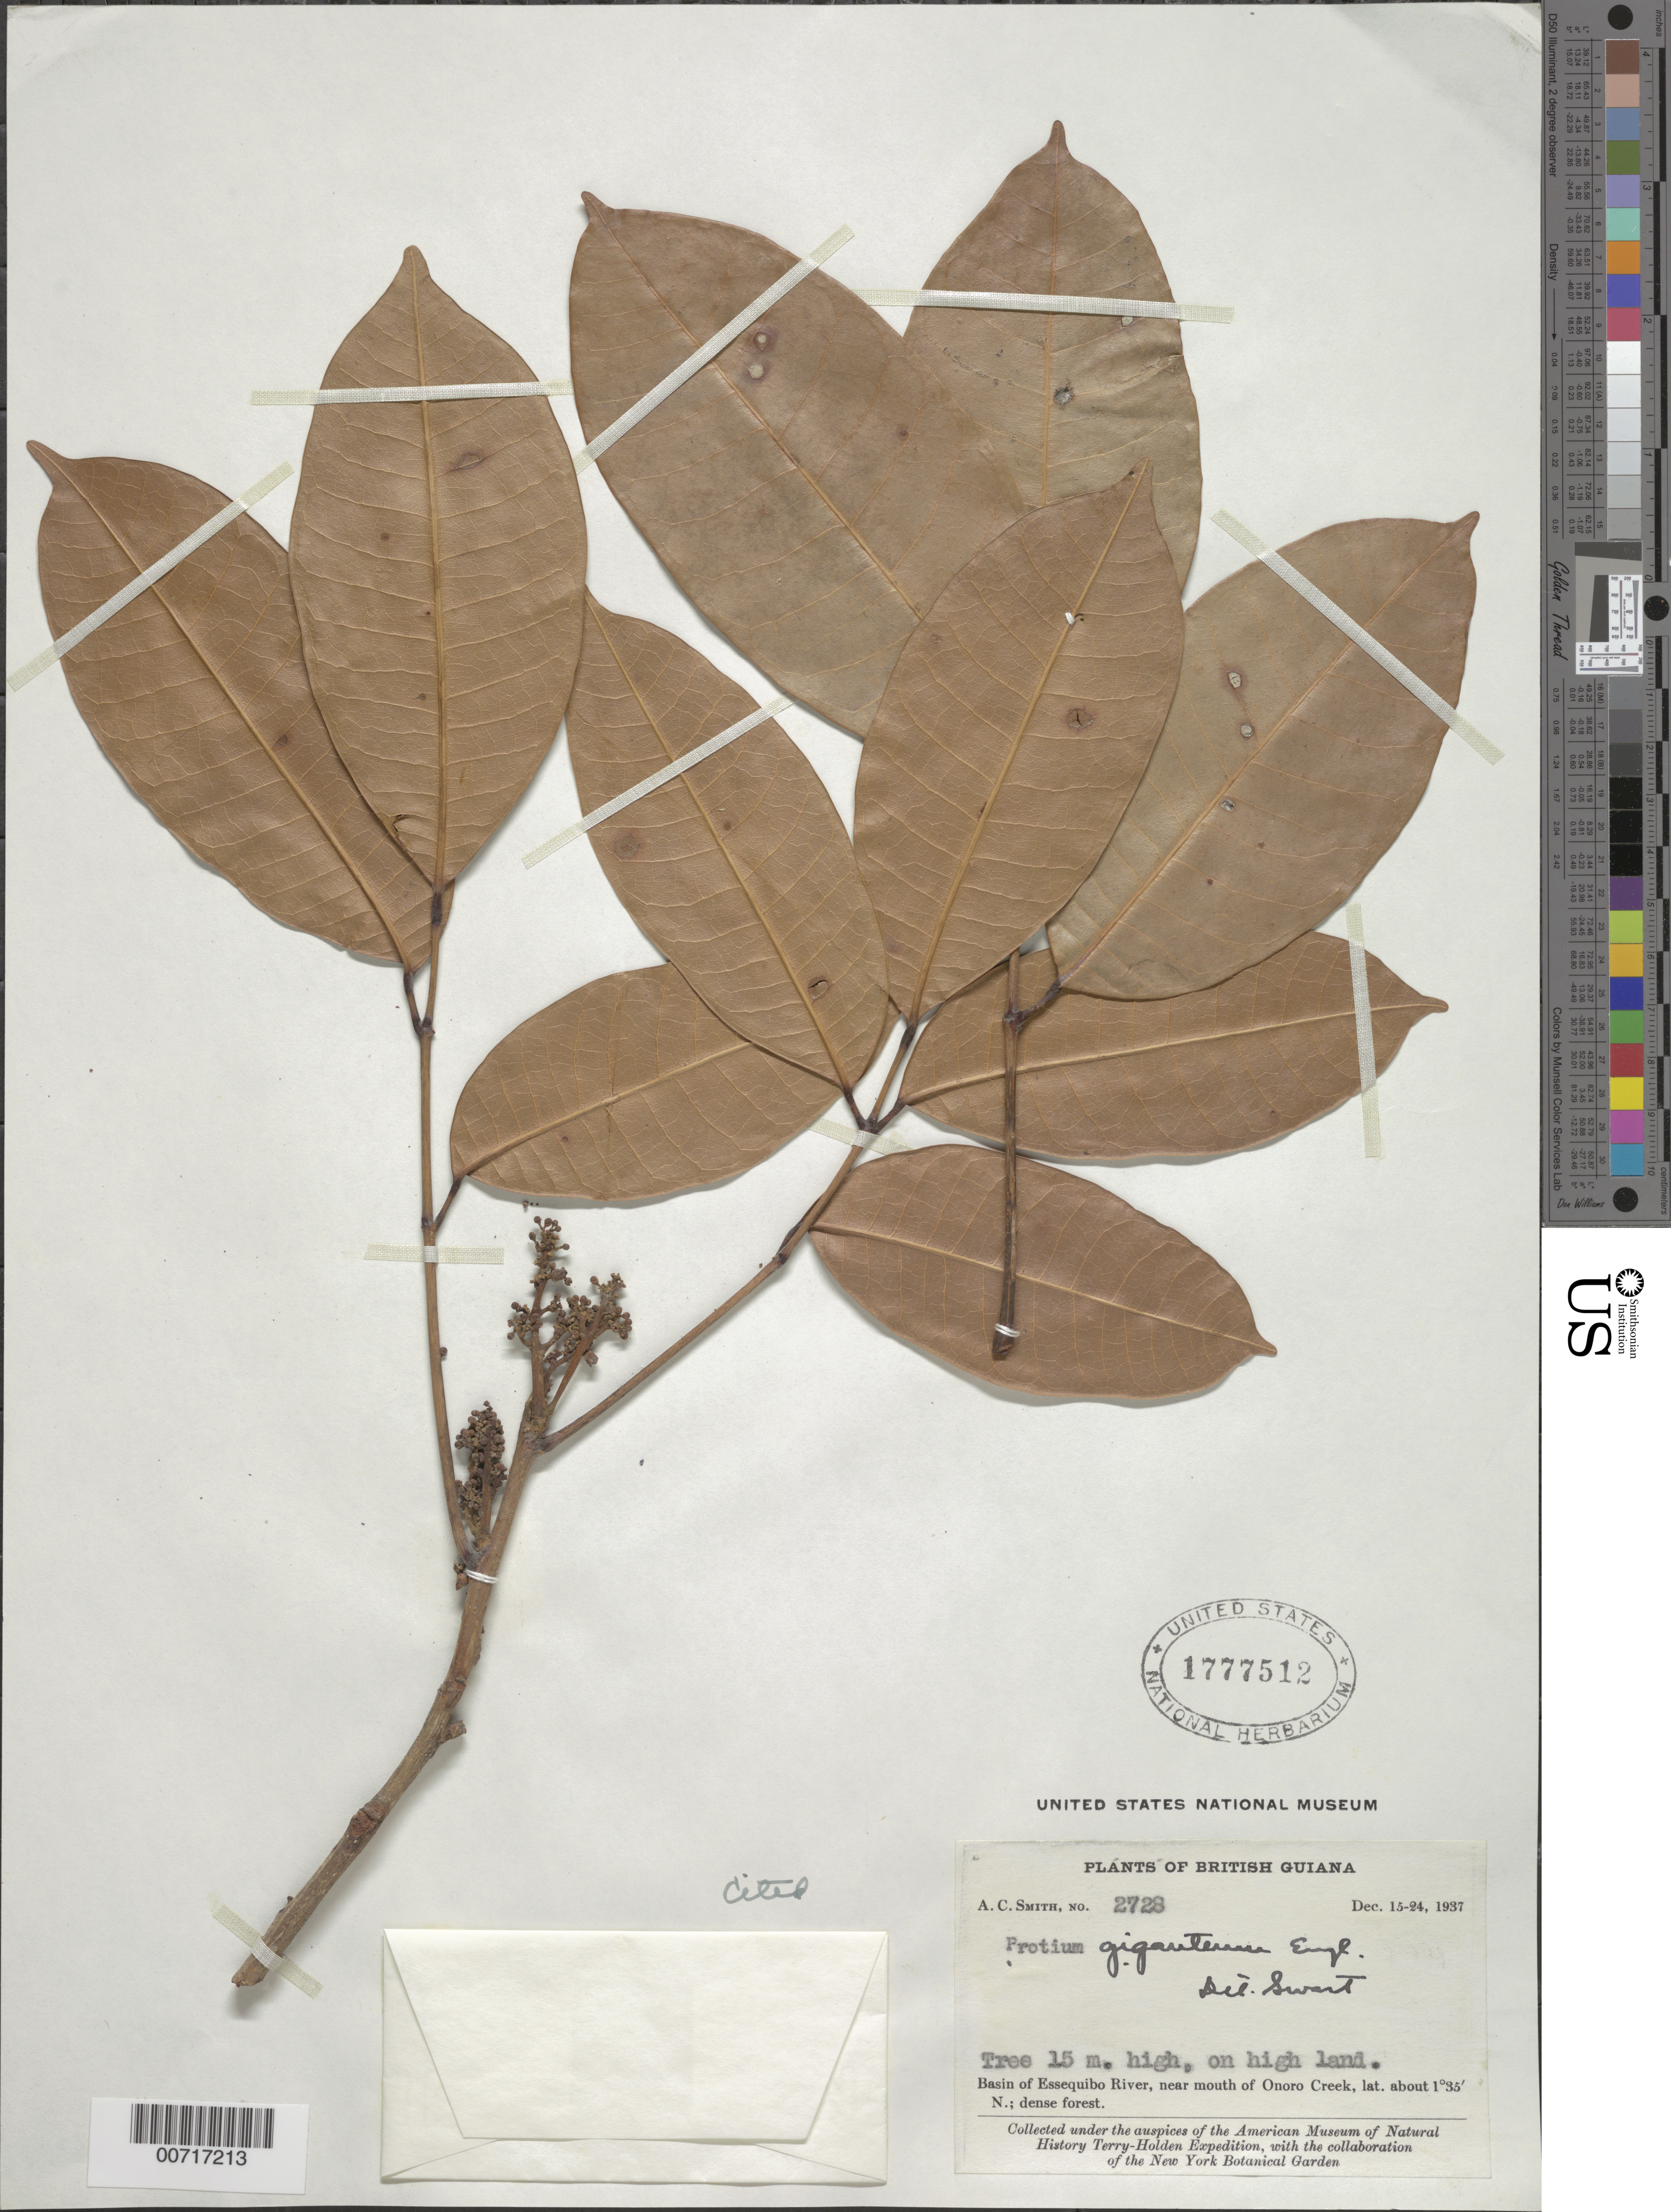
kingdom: Plantae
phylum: Tracheophyta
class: Magnoliopsida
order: Sapindales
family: Burseraceae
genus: Protium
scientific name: Protium giganteum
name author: Engl.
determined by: Swart, Jan J., (UTRECHT)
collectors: A. C. Smith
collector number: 2728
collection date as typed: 15-Dec-37 to 24-Dec-37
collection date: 1937-12-15/1937-12-24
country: Guyana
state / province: U. Takutu-U. Essequibo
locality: Onoro Creek (near mouth), Essequibo River basin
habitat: On high land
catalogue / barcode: US 1777512